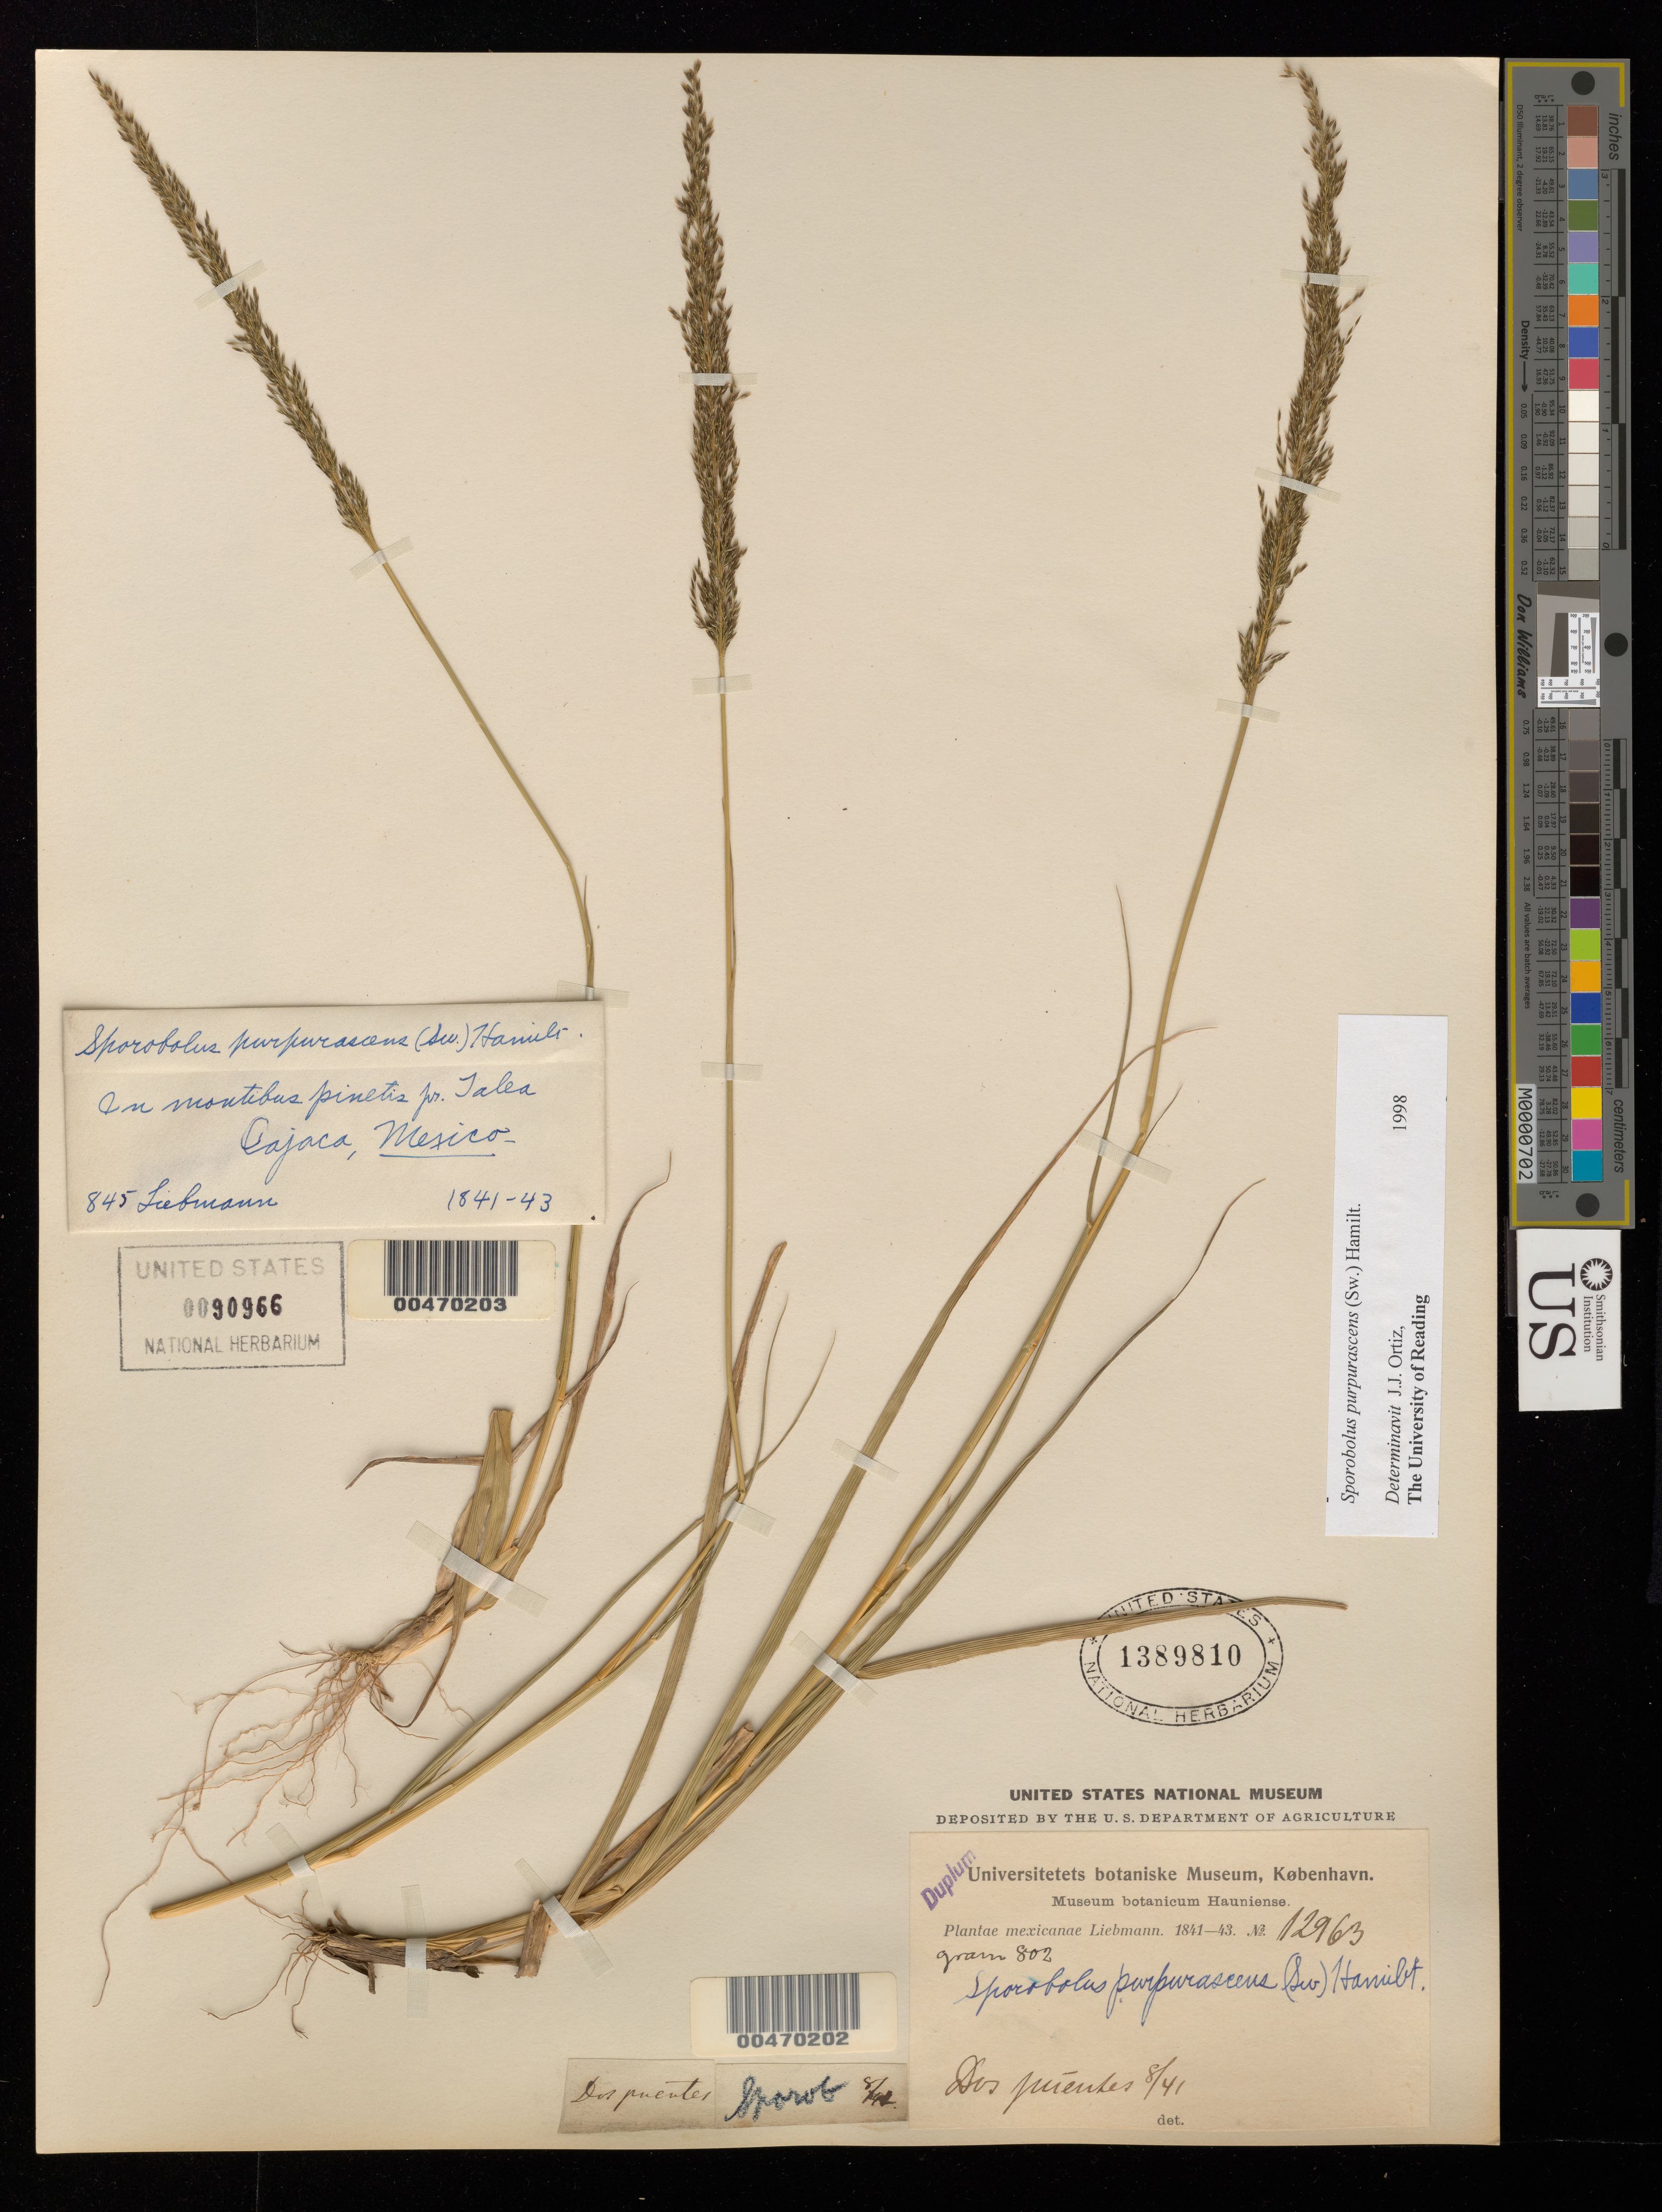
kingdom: Plantae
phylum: Tracheophyta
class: Liliopsida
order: Poales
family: Poaceae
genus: Sporobolus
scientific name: Sporobolus purpurascens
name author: (Sw.) Ham.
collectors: F. M. Liebmann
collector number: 12963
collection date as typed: Aug 1841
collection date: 1841-08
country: Mexico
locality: Dos Puentes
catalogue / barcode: US 1389810